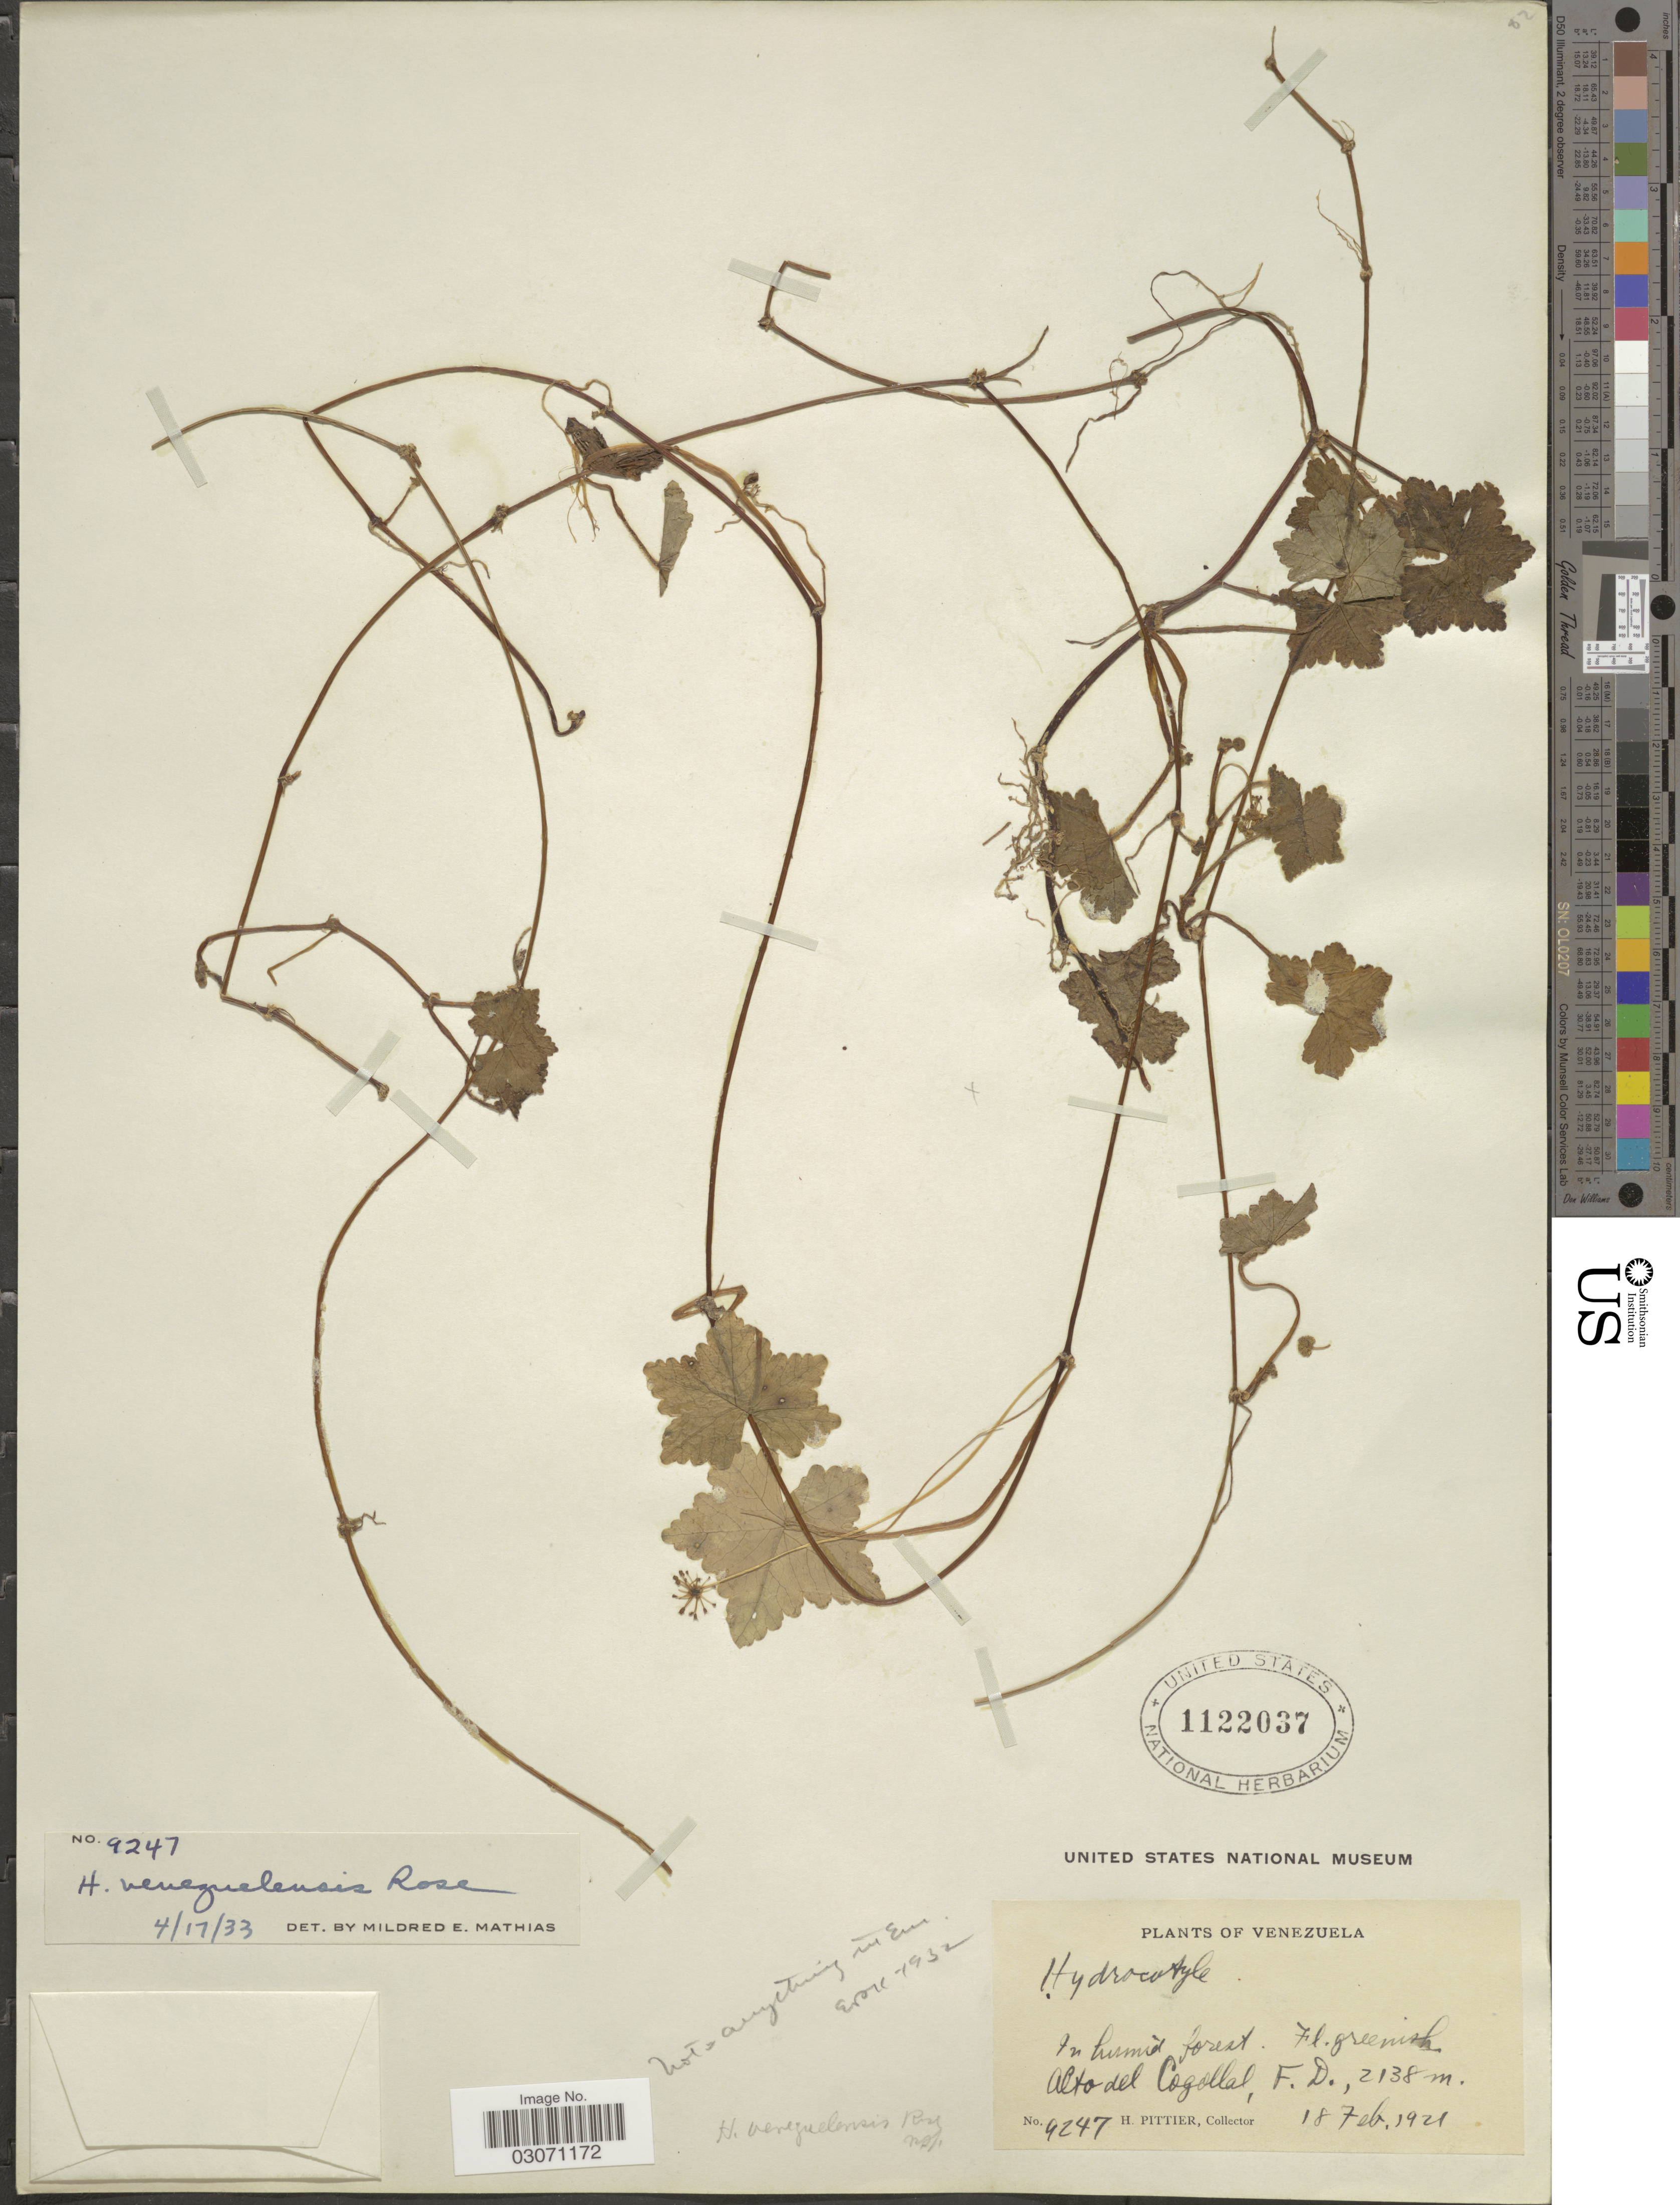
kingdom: Plantae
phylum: Tracheophyta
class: Magnoliopsida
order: Apiales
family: Araliaceae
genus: Hydrocotyle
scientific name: Hydrocotyle venezuelensis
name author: Rose ex Mathias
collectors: H. F. Pittier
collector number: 4247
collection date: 1921-02-18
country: Venezuela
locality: Alto del Cogollal, F. D.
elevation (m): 2138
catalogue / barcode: US 1122037